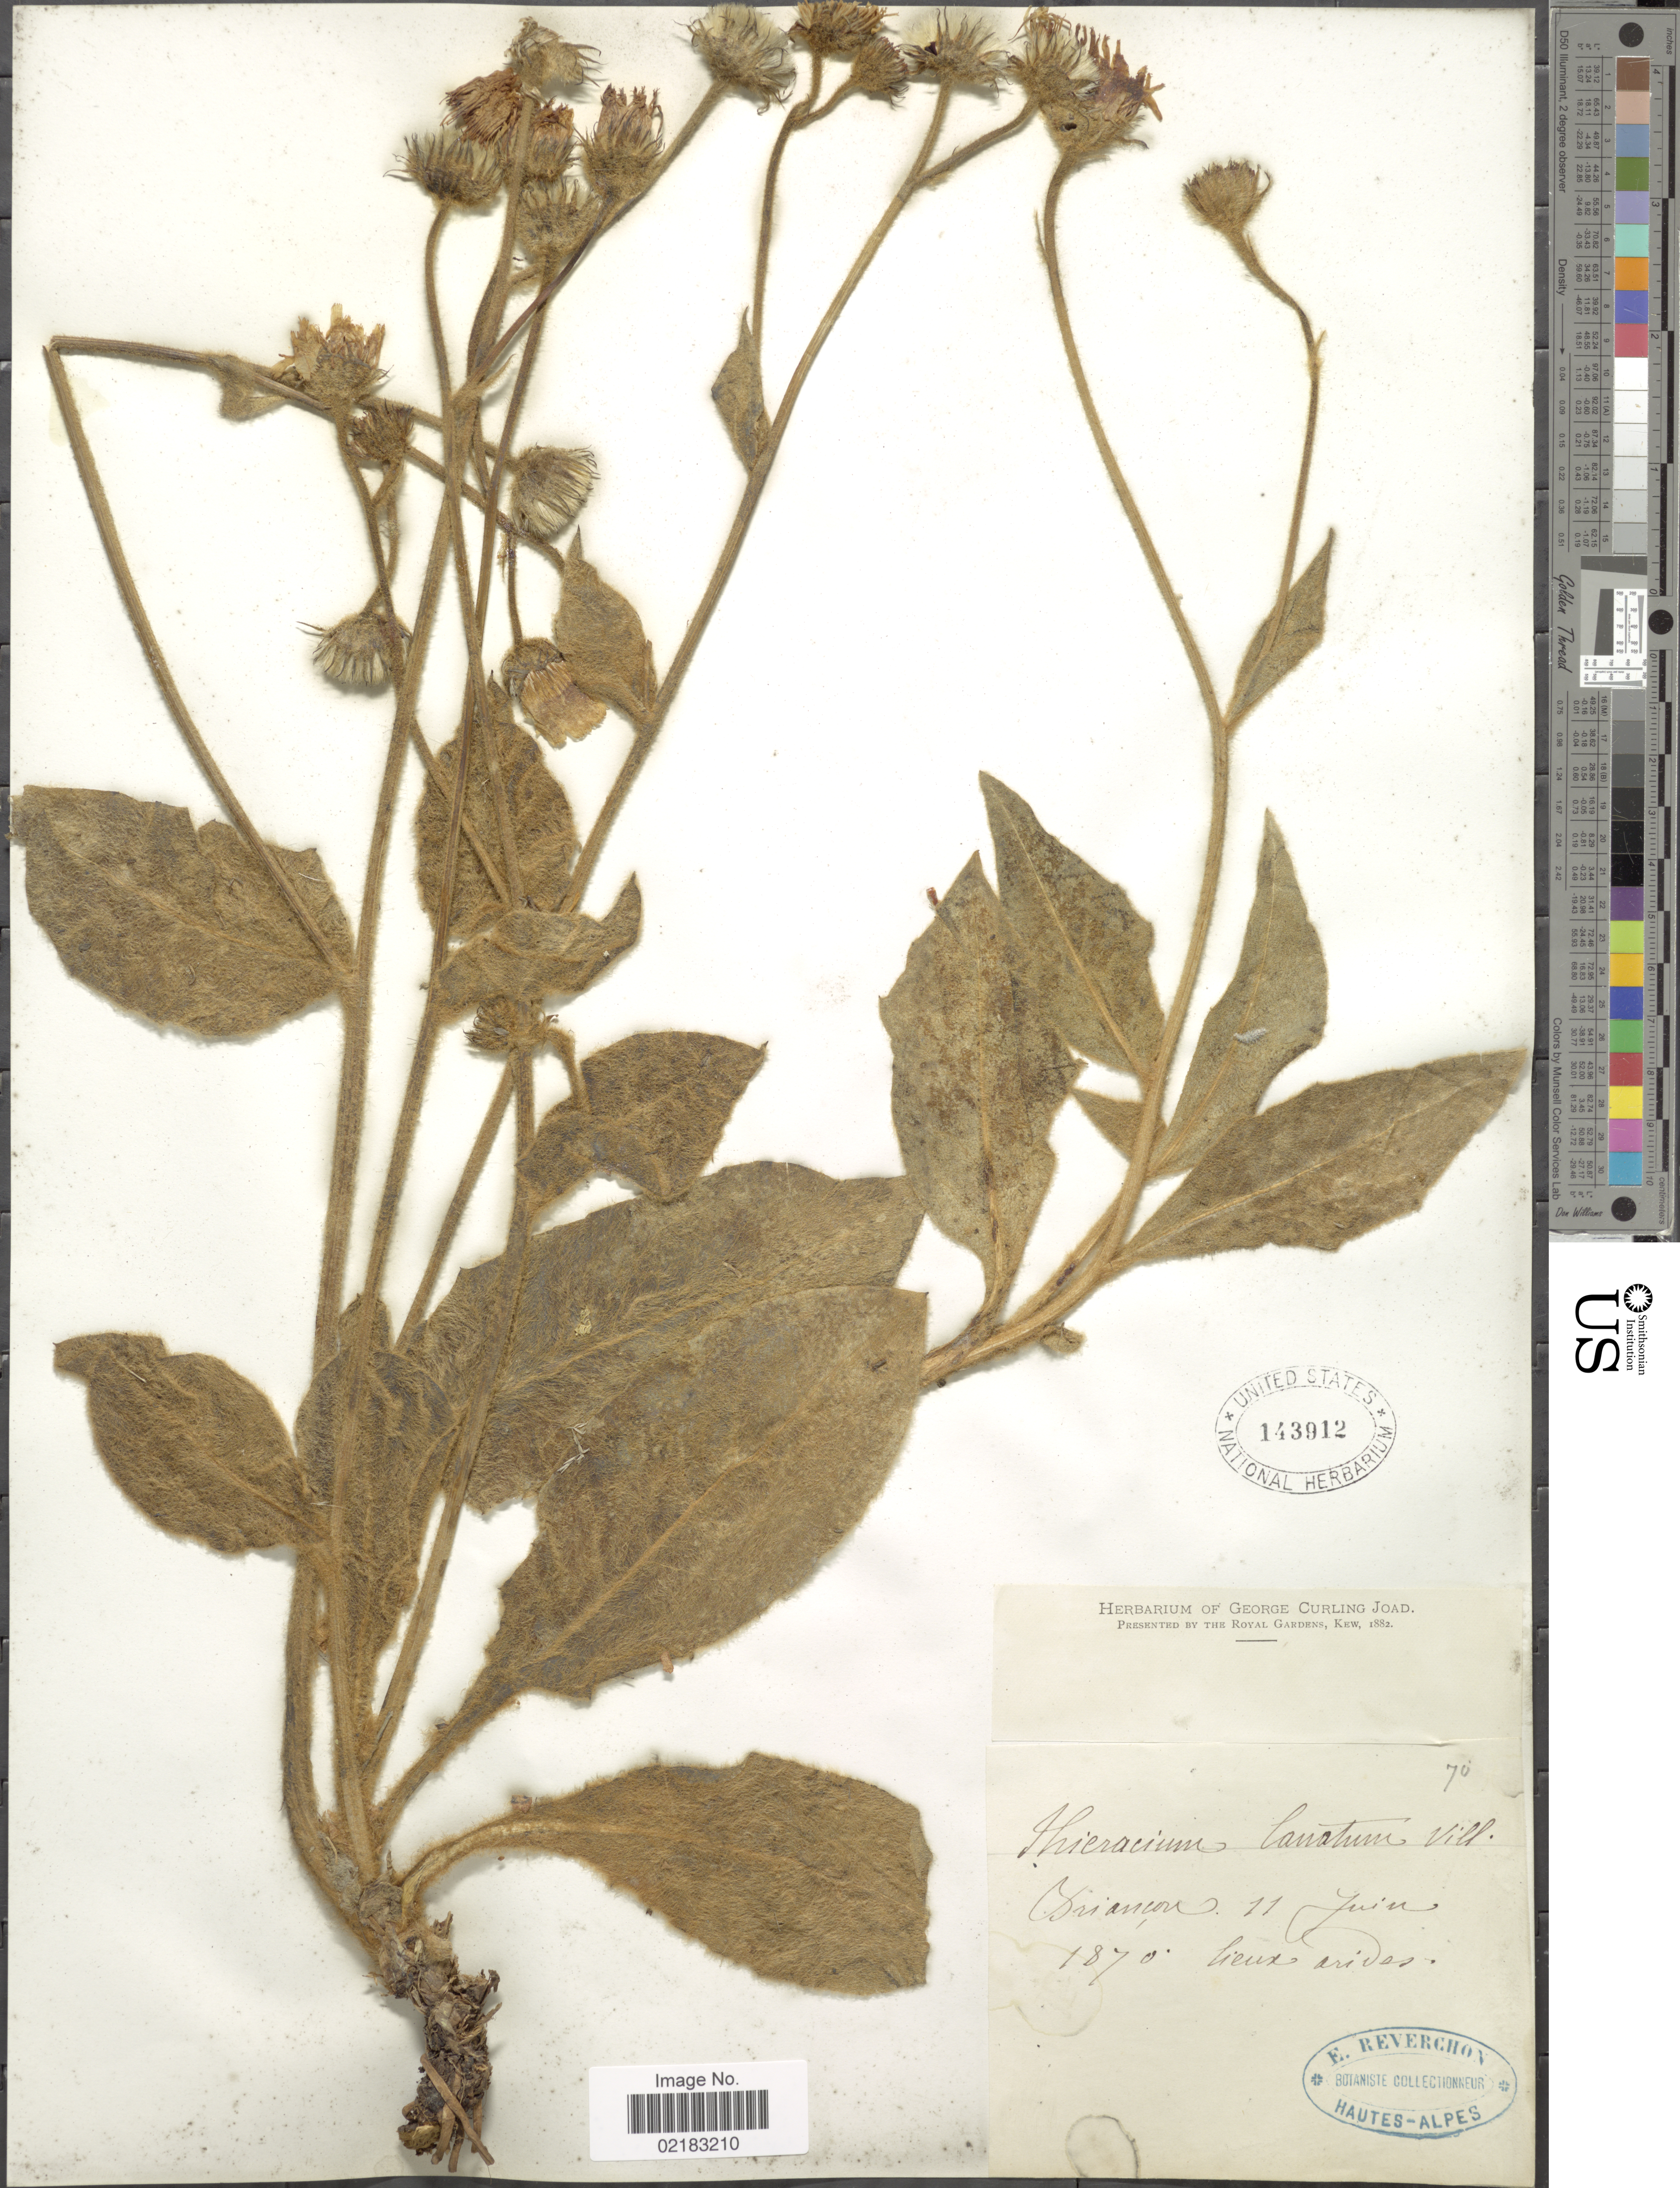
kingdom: Plantae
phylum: Tracheophyta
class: Magnoliopsida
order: Asterales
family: Asteraceae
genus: Hieracium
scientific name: Hieracium tomentosum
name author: L.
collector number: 70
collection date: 1870-06-11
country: France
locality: Briancon, Lieux Arides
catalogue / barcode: US 143912